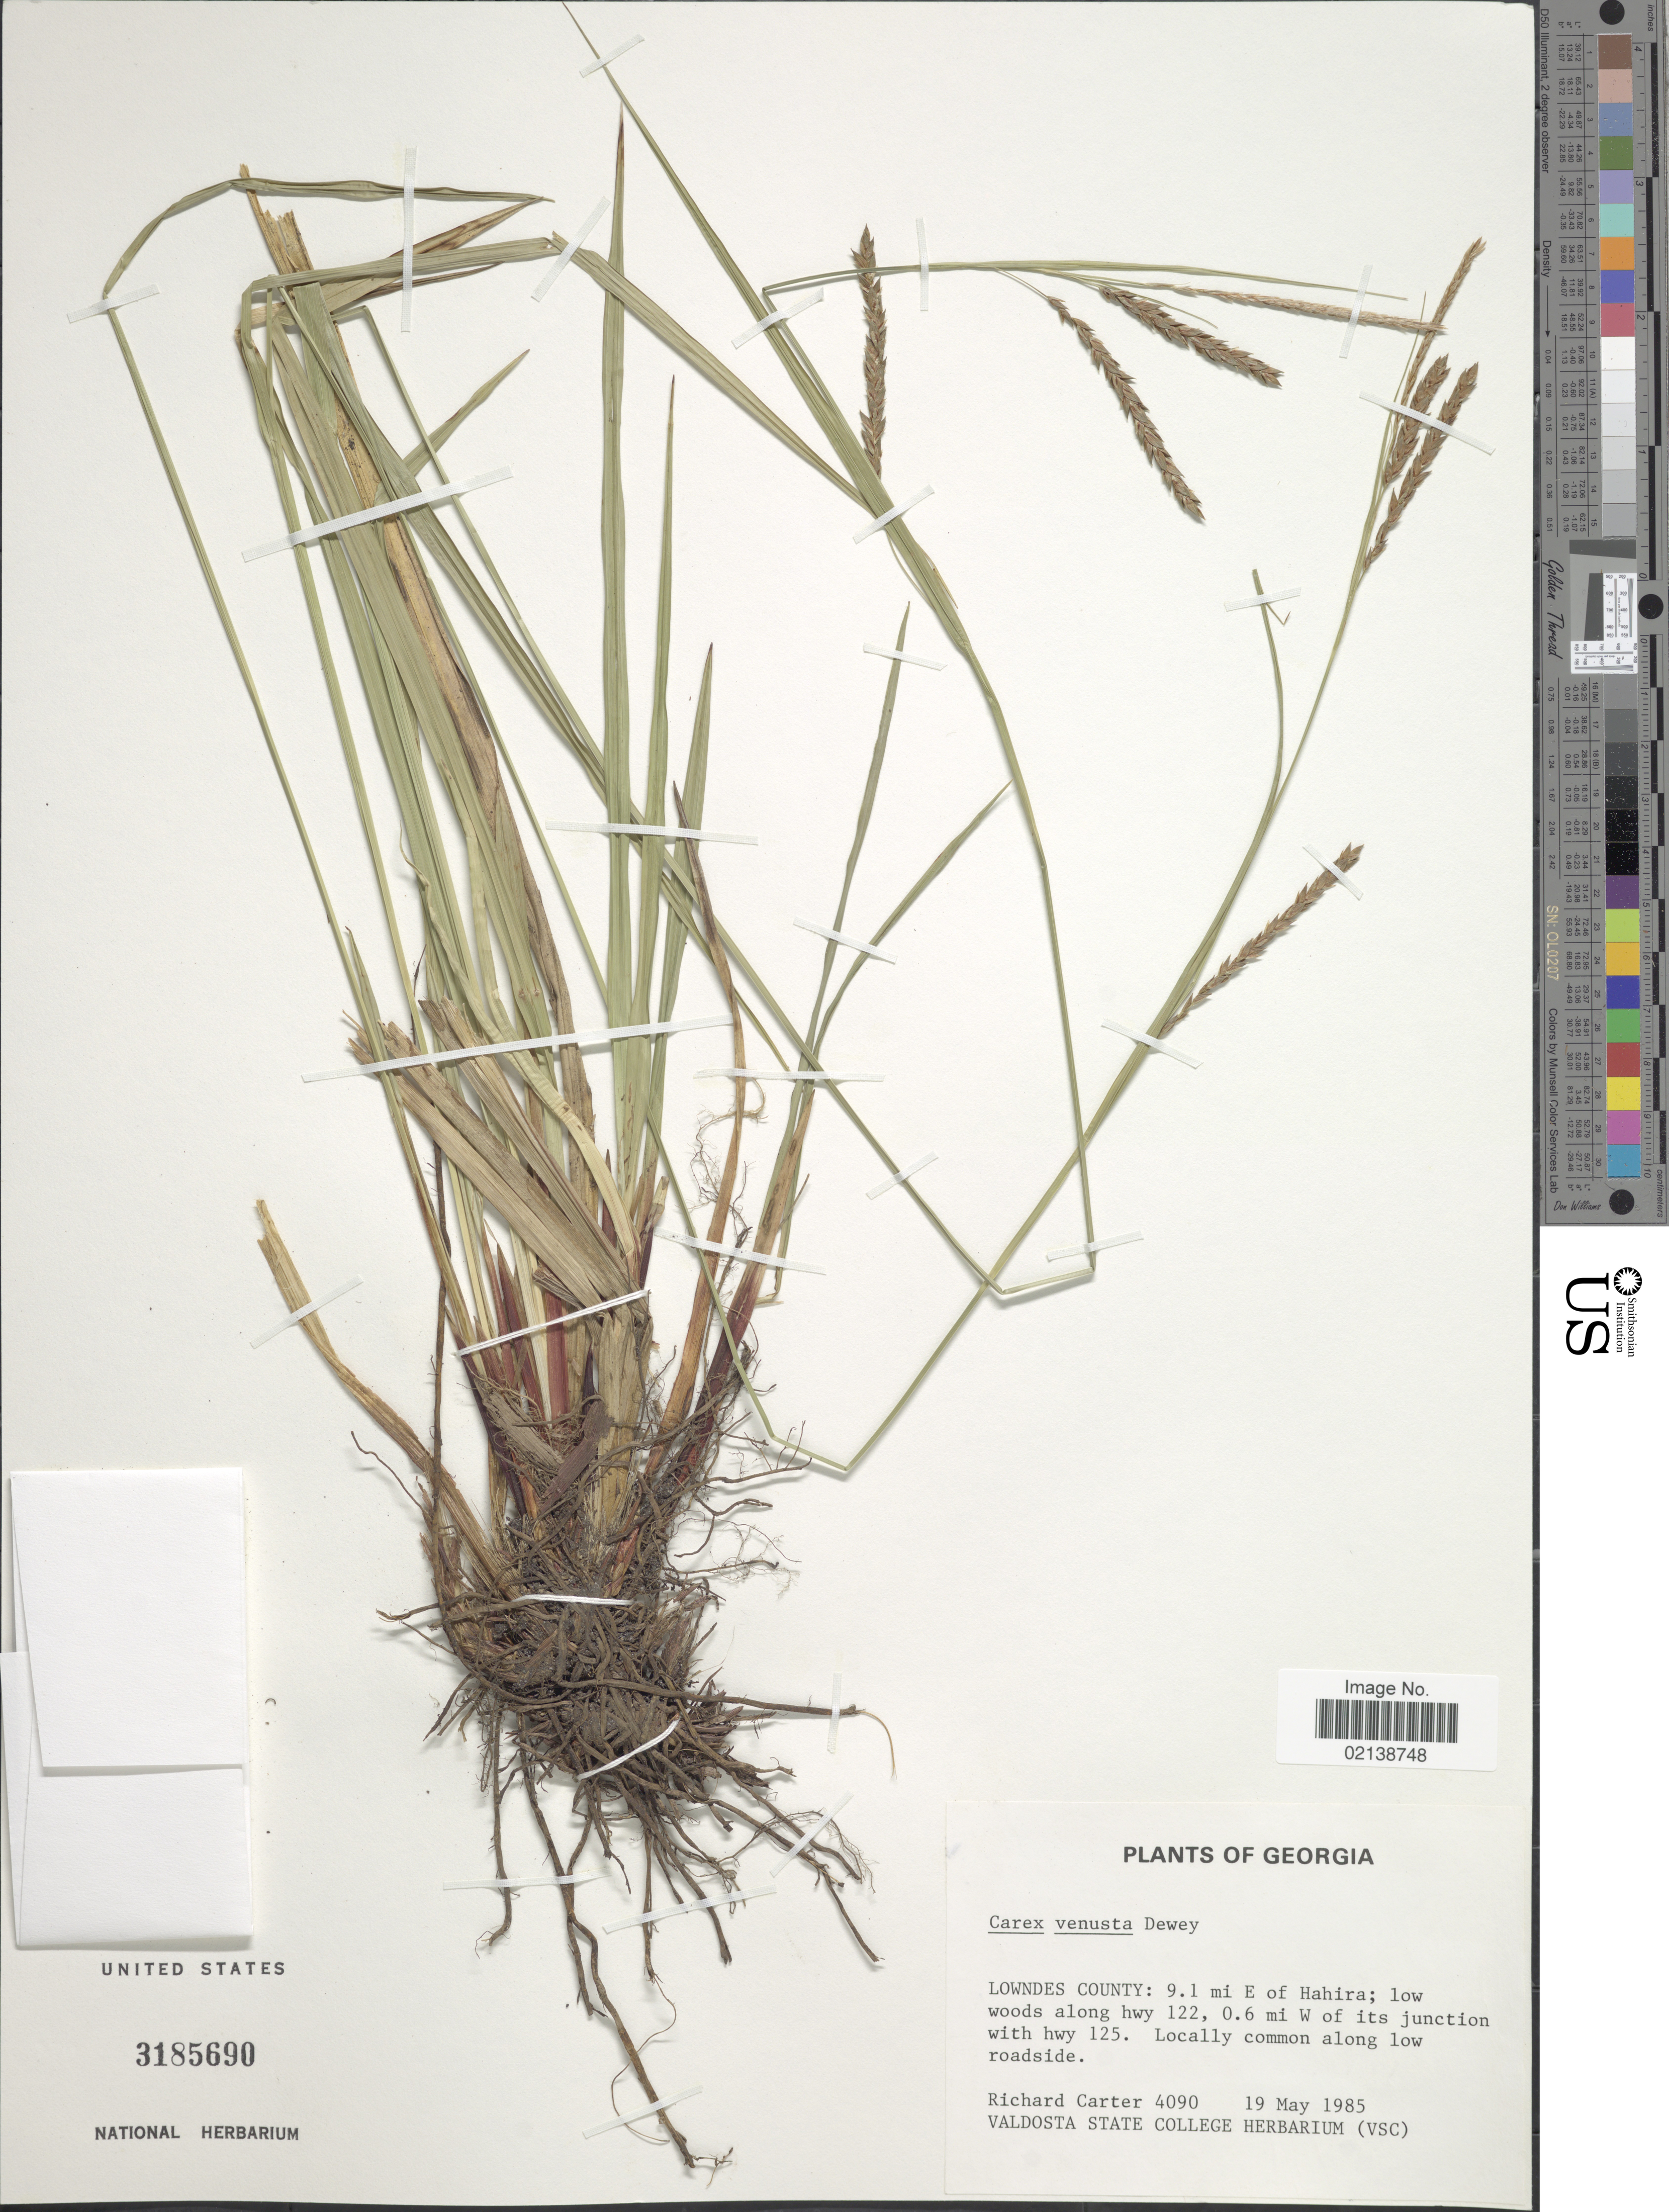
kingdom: Plantae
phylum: Tracheophyta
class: Liliopsida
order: Poales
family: Cyperaceae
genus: Carex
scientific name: Carex venusta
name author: Dewey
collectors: R. Carter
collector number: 4090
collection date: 1985-05-19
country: United States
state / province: Georgia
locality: Lowndes County: 9.1 mi E of Hahira; low woods along hwy 122, 0.6 mi W of its junction with hwy 125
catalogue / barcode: US 3185690